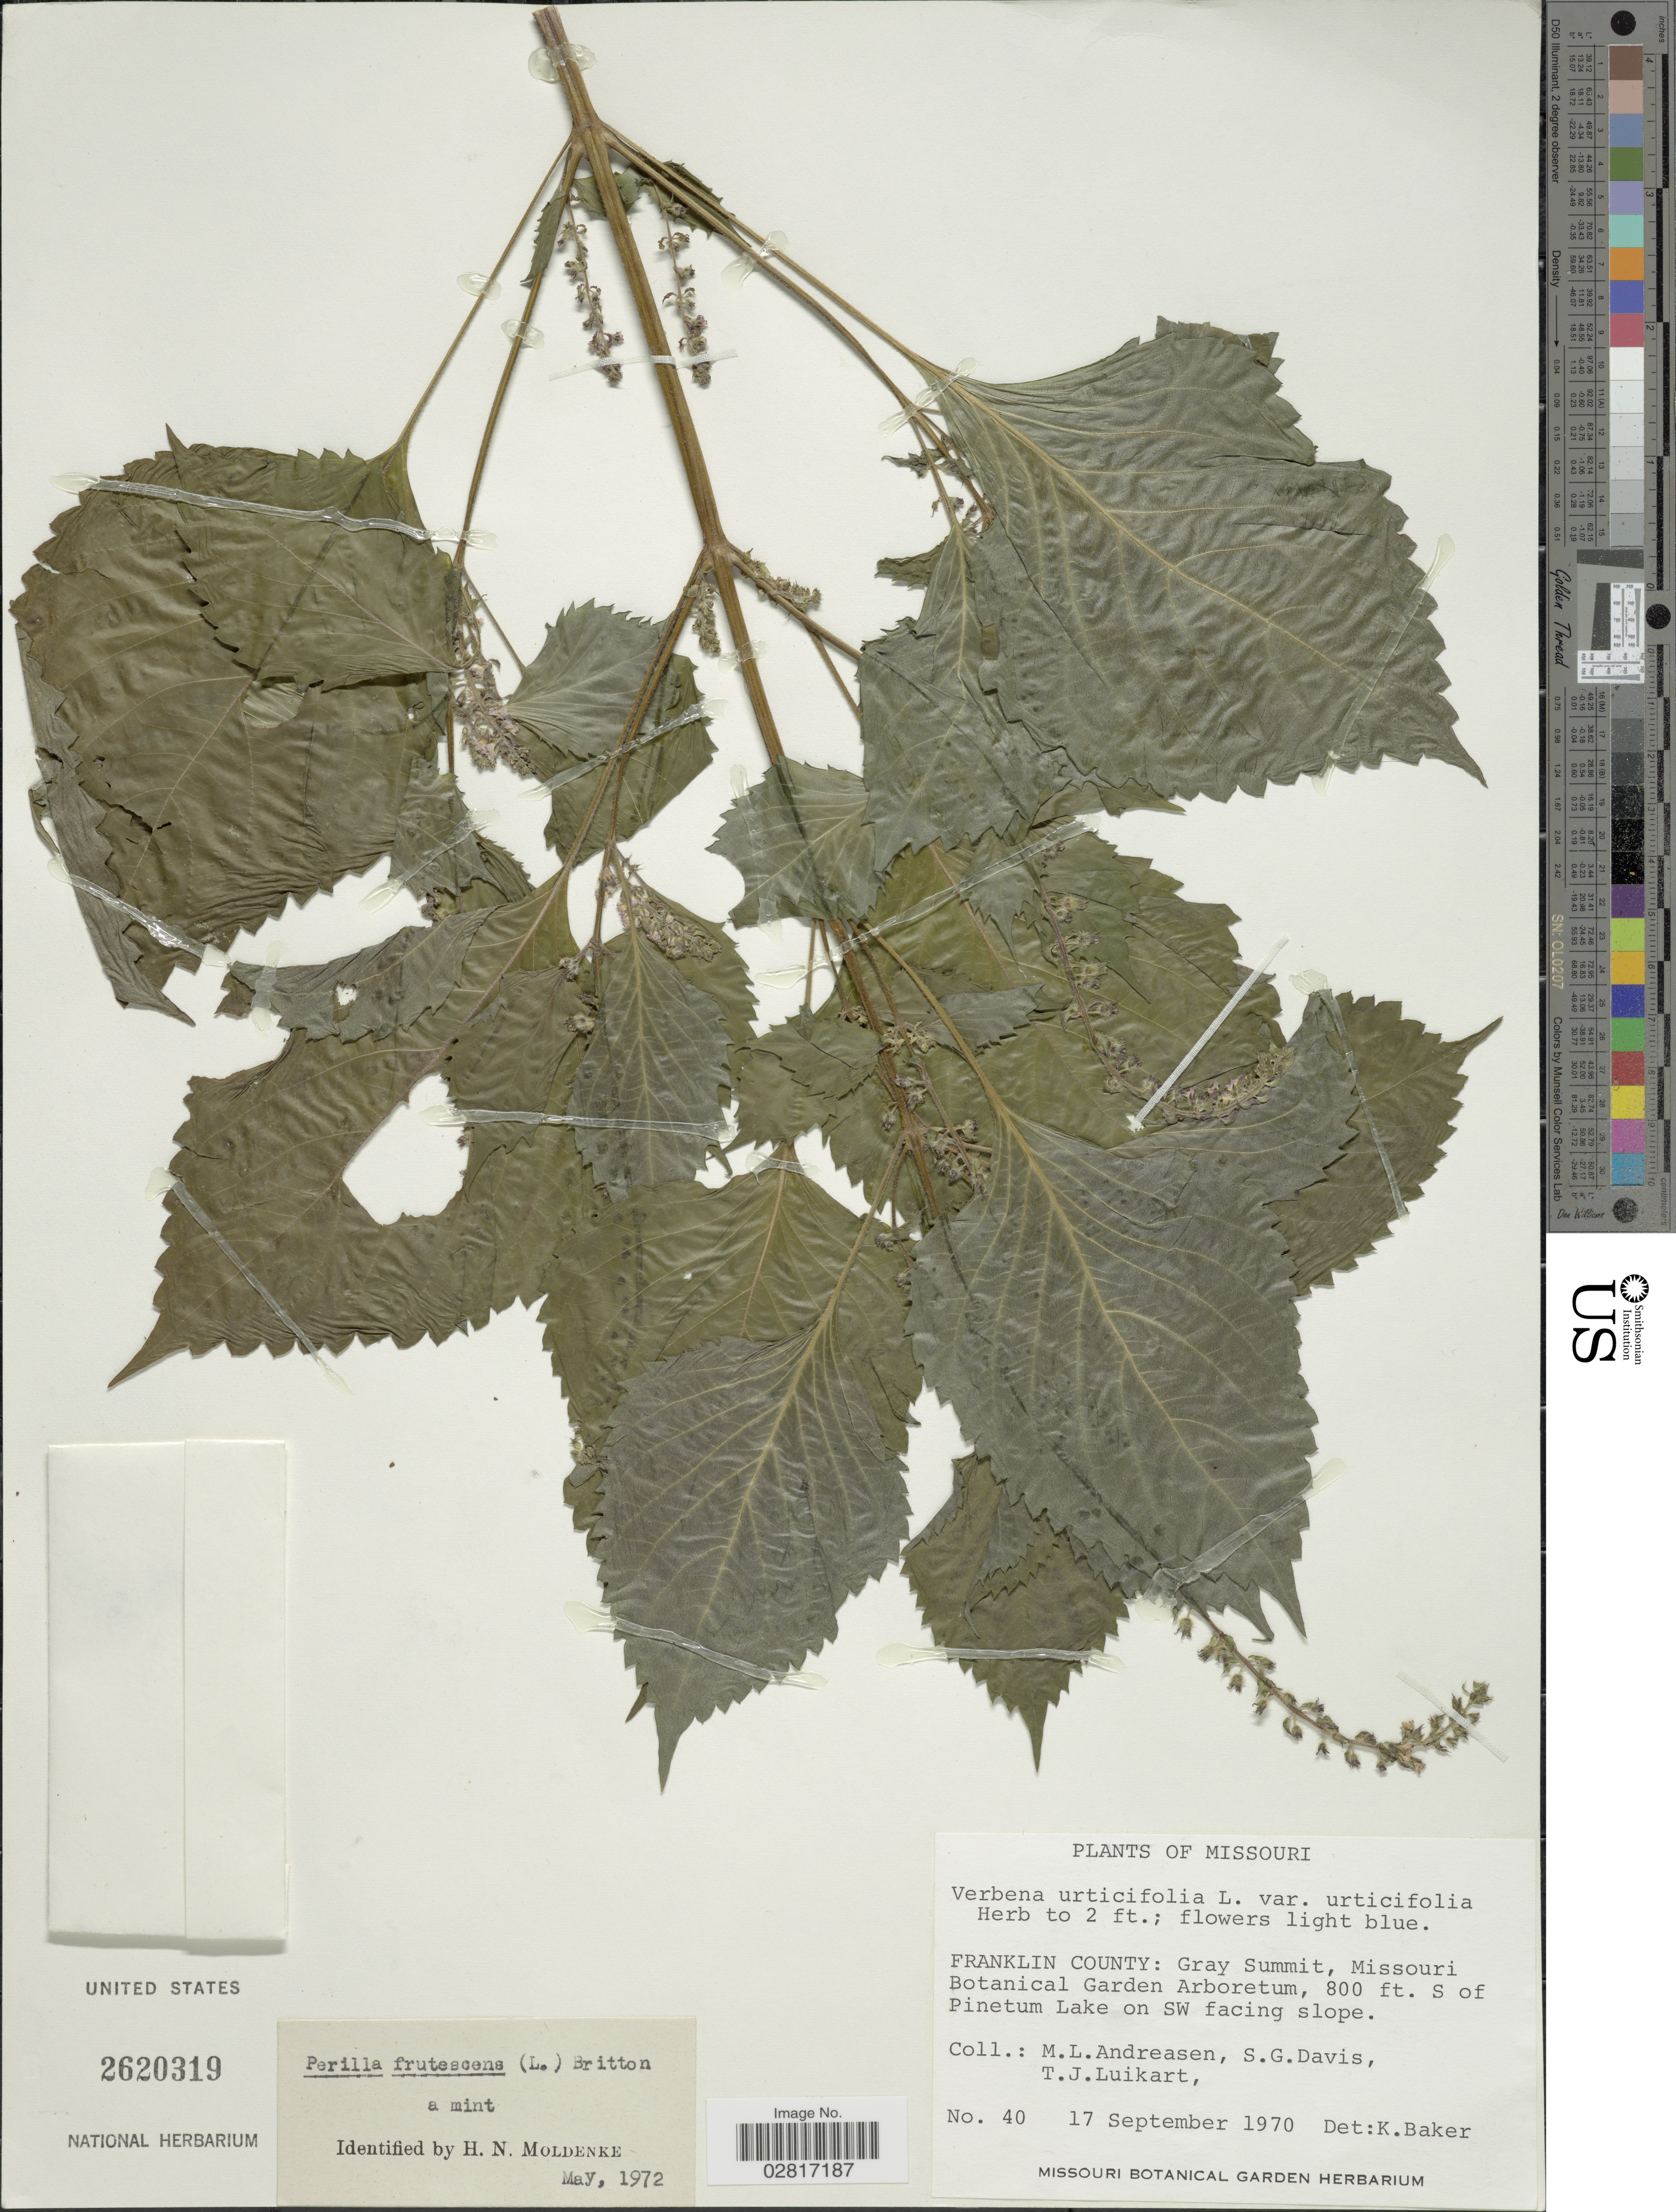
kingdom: Plantae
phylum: Tracheophyta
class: Magnoliopsida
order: Lamiales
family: Lamiaceae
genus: Perilla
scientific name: Perilla frutescens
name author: (L.) Britton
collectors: M. Andreasen, S. Davis & T. Luikart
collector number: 40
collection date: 1970-09-17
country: United States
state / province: Missouri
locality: Franklin County: Gray Summit, Missouri Botanical Garden Arboretum, S of Pinetum Lake on SW facing slope.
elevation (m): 244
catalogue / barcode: US 2620319